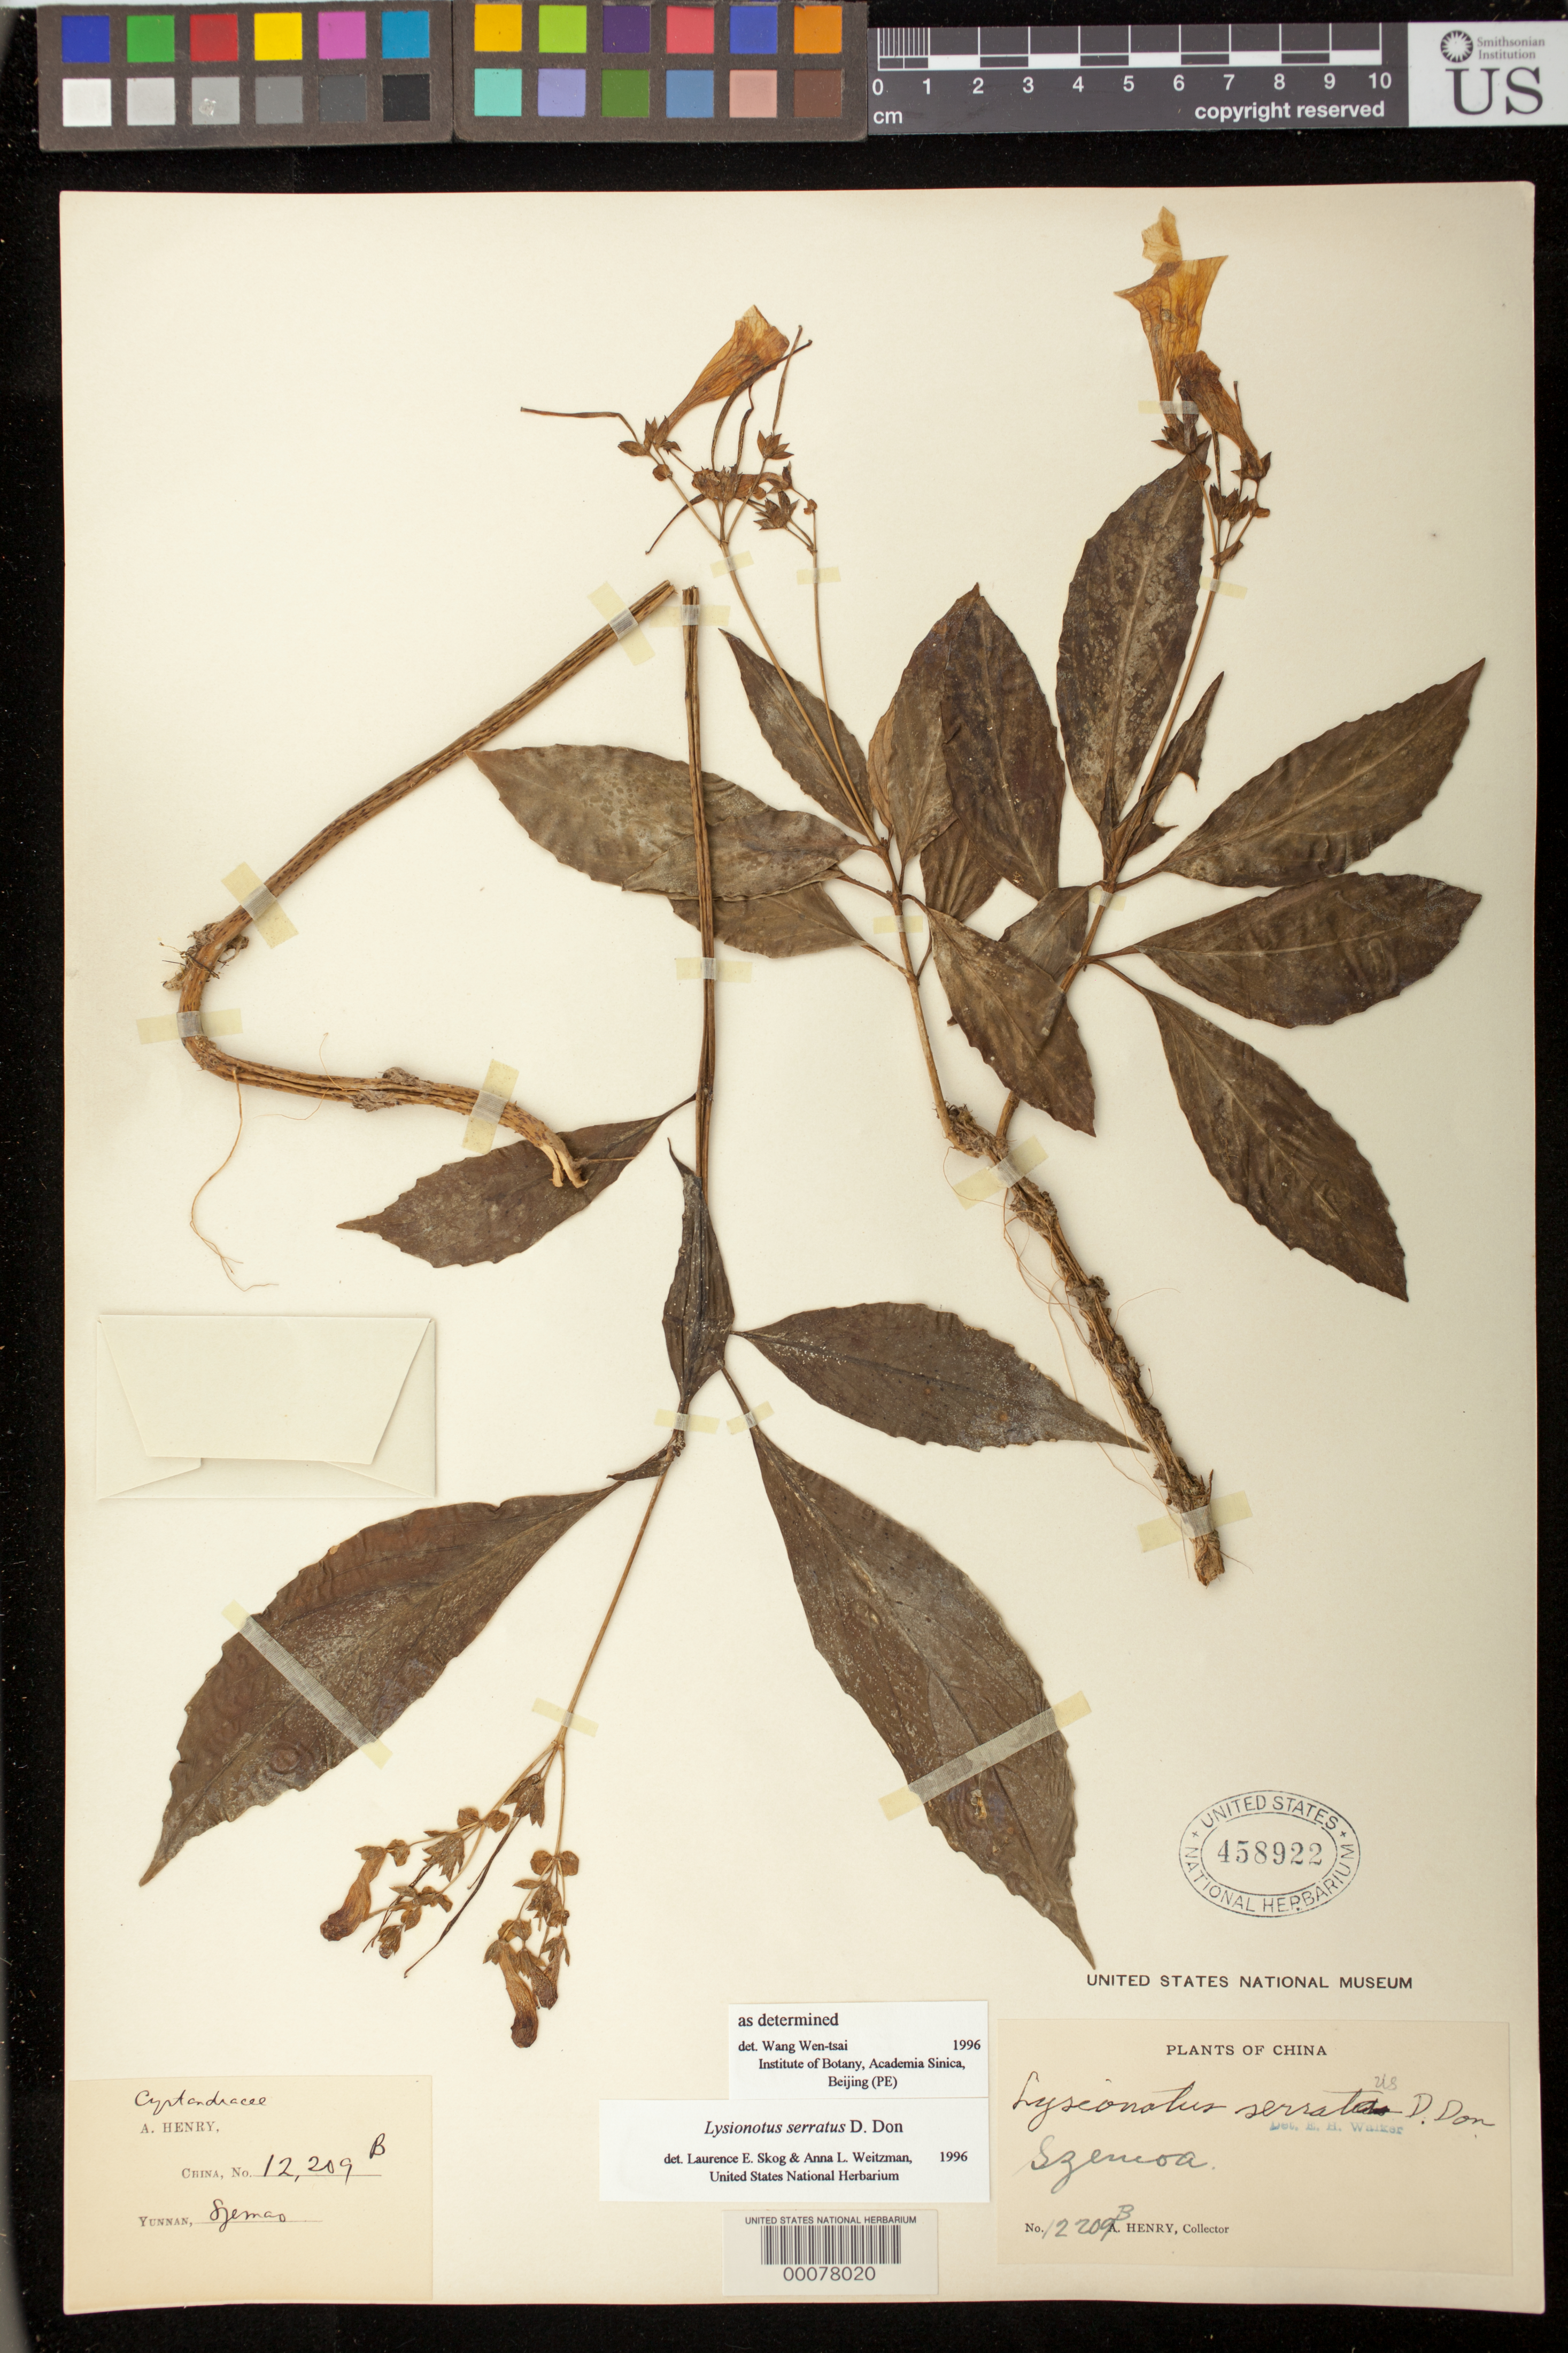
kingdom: Plantae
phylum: Tracheophyta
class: Magnoliopsida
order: Lamiales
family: Gesneriaceae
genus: Lysionotus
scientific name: Lysionotus serratus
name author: D. Don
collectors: A. Henry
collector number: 12209 B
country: China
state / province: Yunnan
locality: Szemoa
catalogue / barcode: US 458922